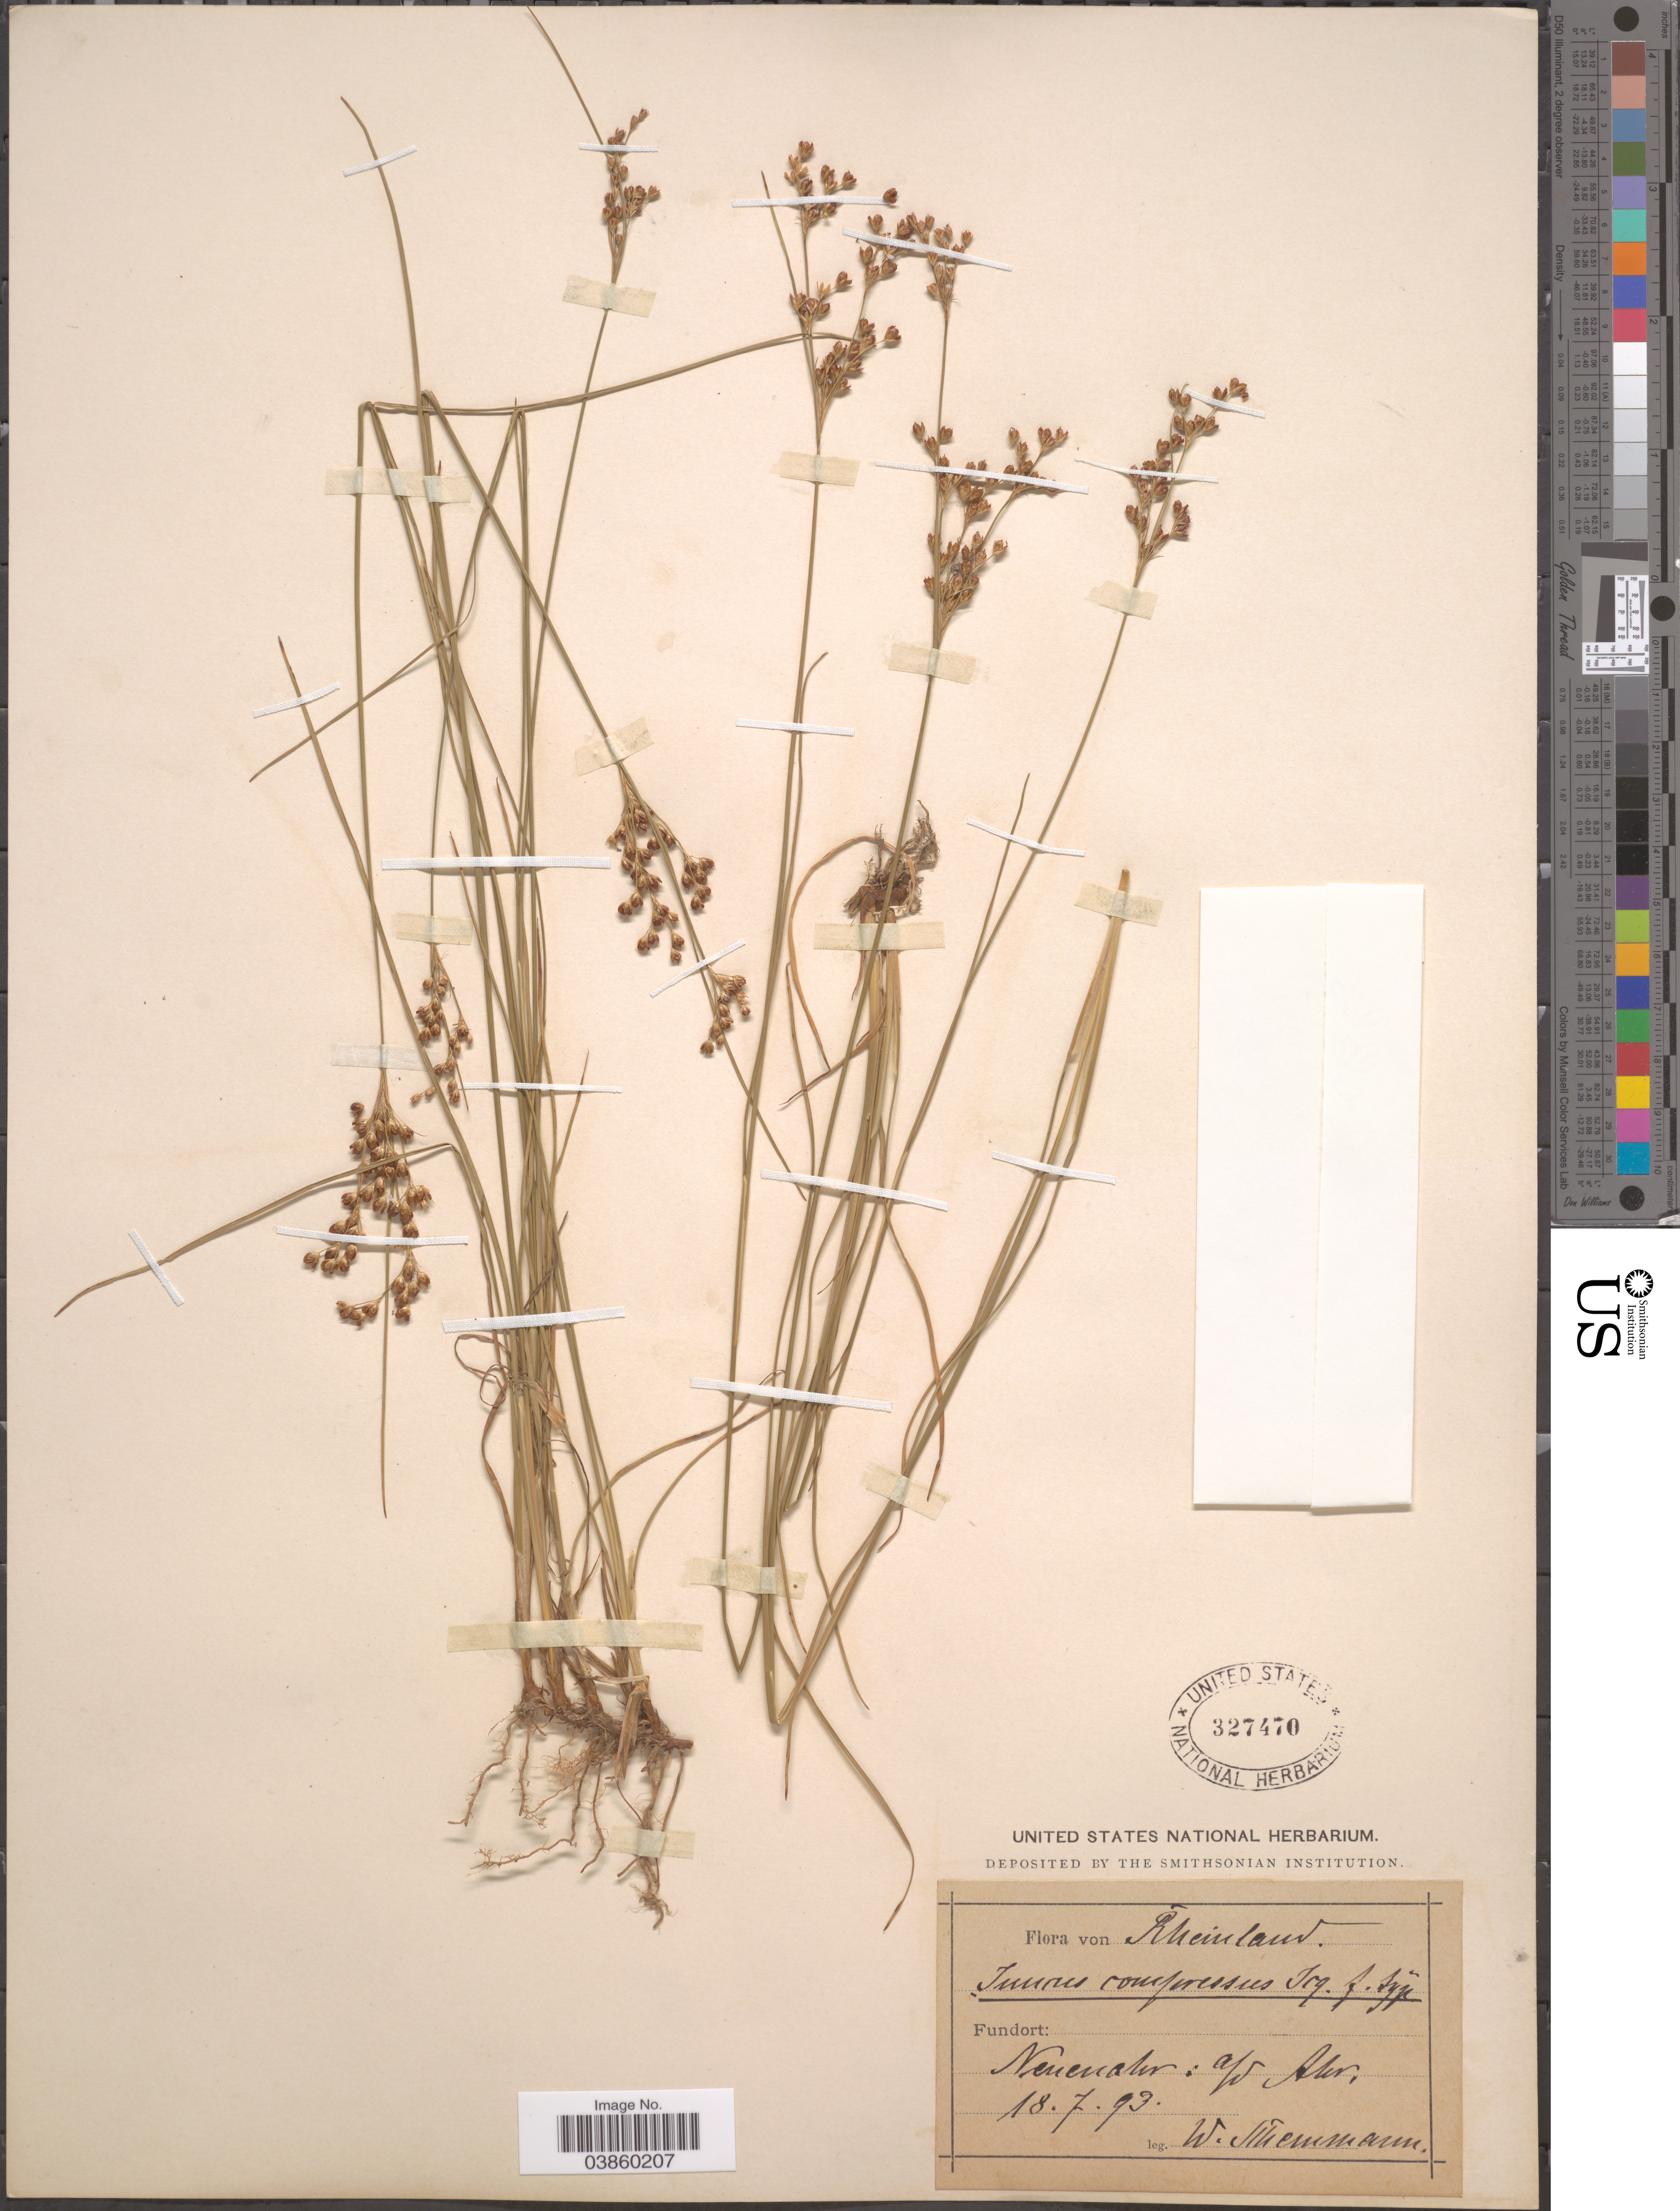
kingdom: Plantae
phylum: Tracheophyta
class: Liliopsida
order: Poales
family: Juncaceae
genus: Juncus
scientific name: Juncus compressus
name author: Jacq.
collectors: W. Schemmann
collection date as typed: Transcribed d/m/y: 18/7/93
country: Germany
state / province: Rhineland-Palatinate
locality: Rheinland. Neuenahr: afv Ahr.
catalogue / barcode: US 327470